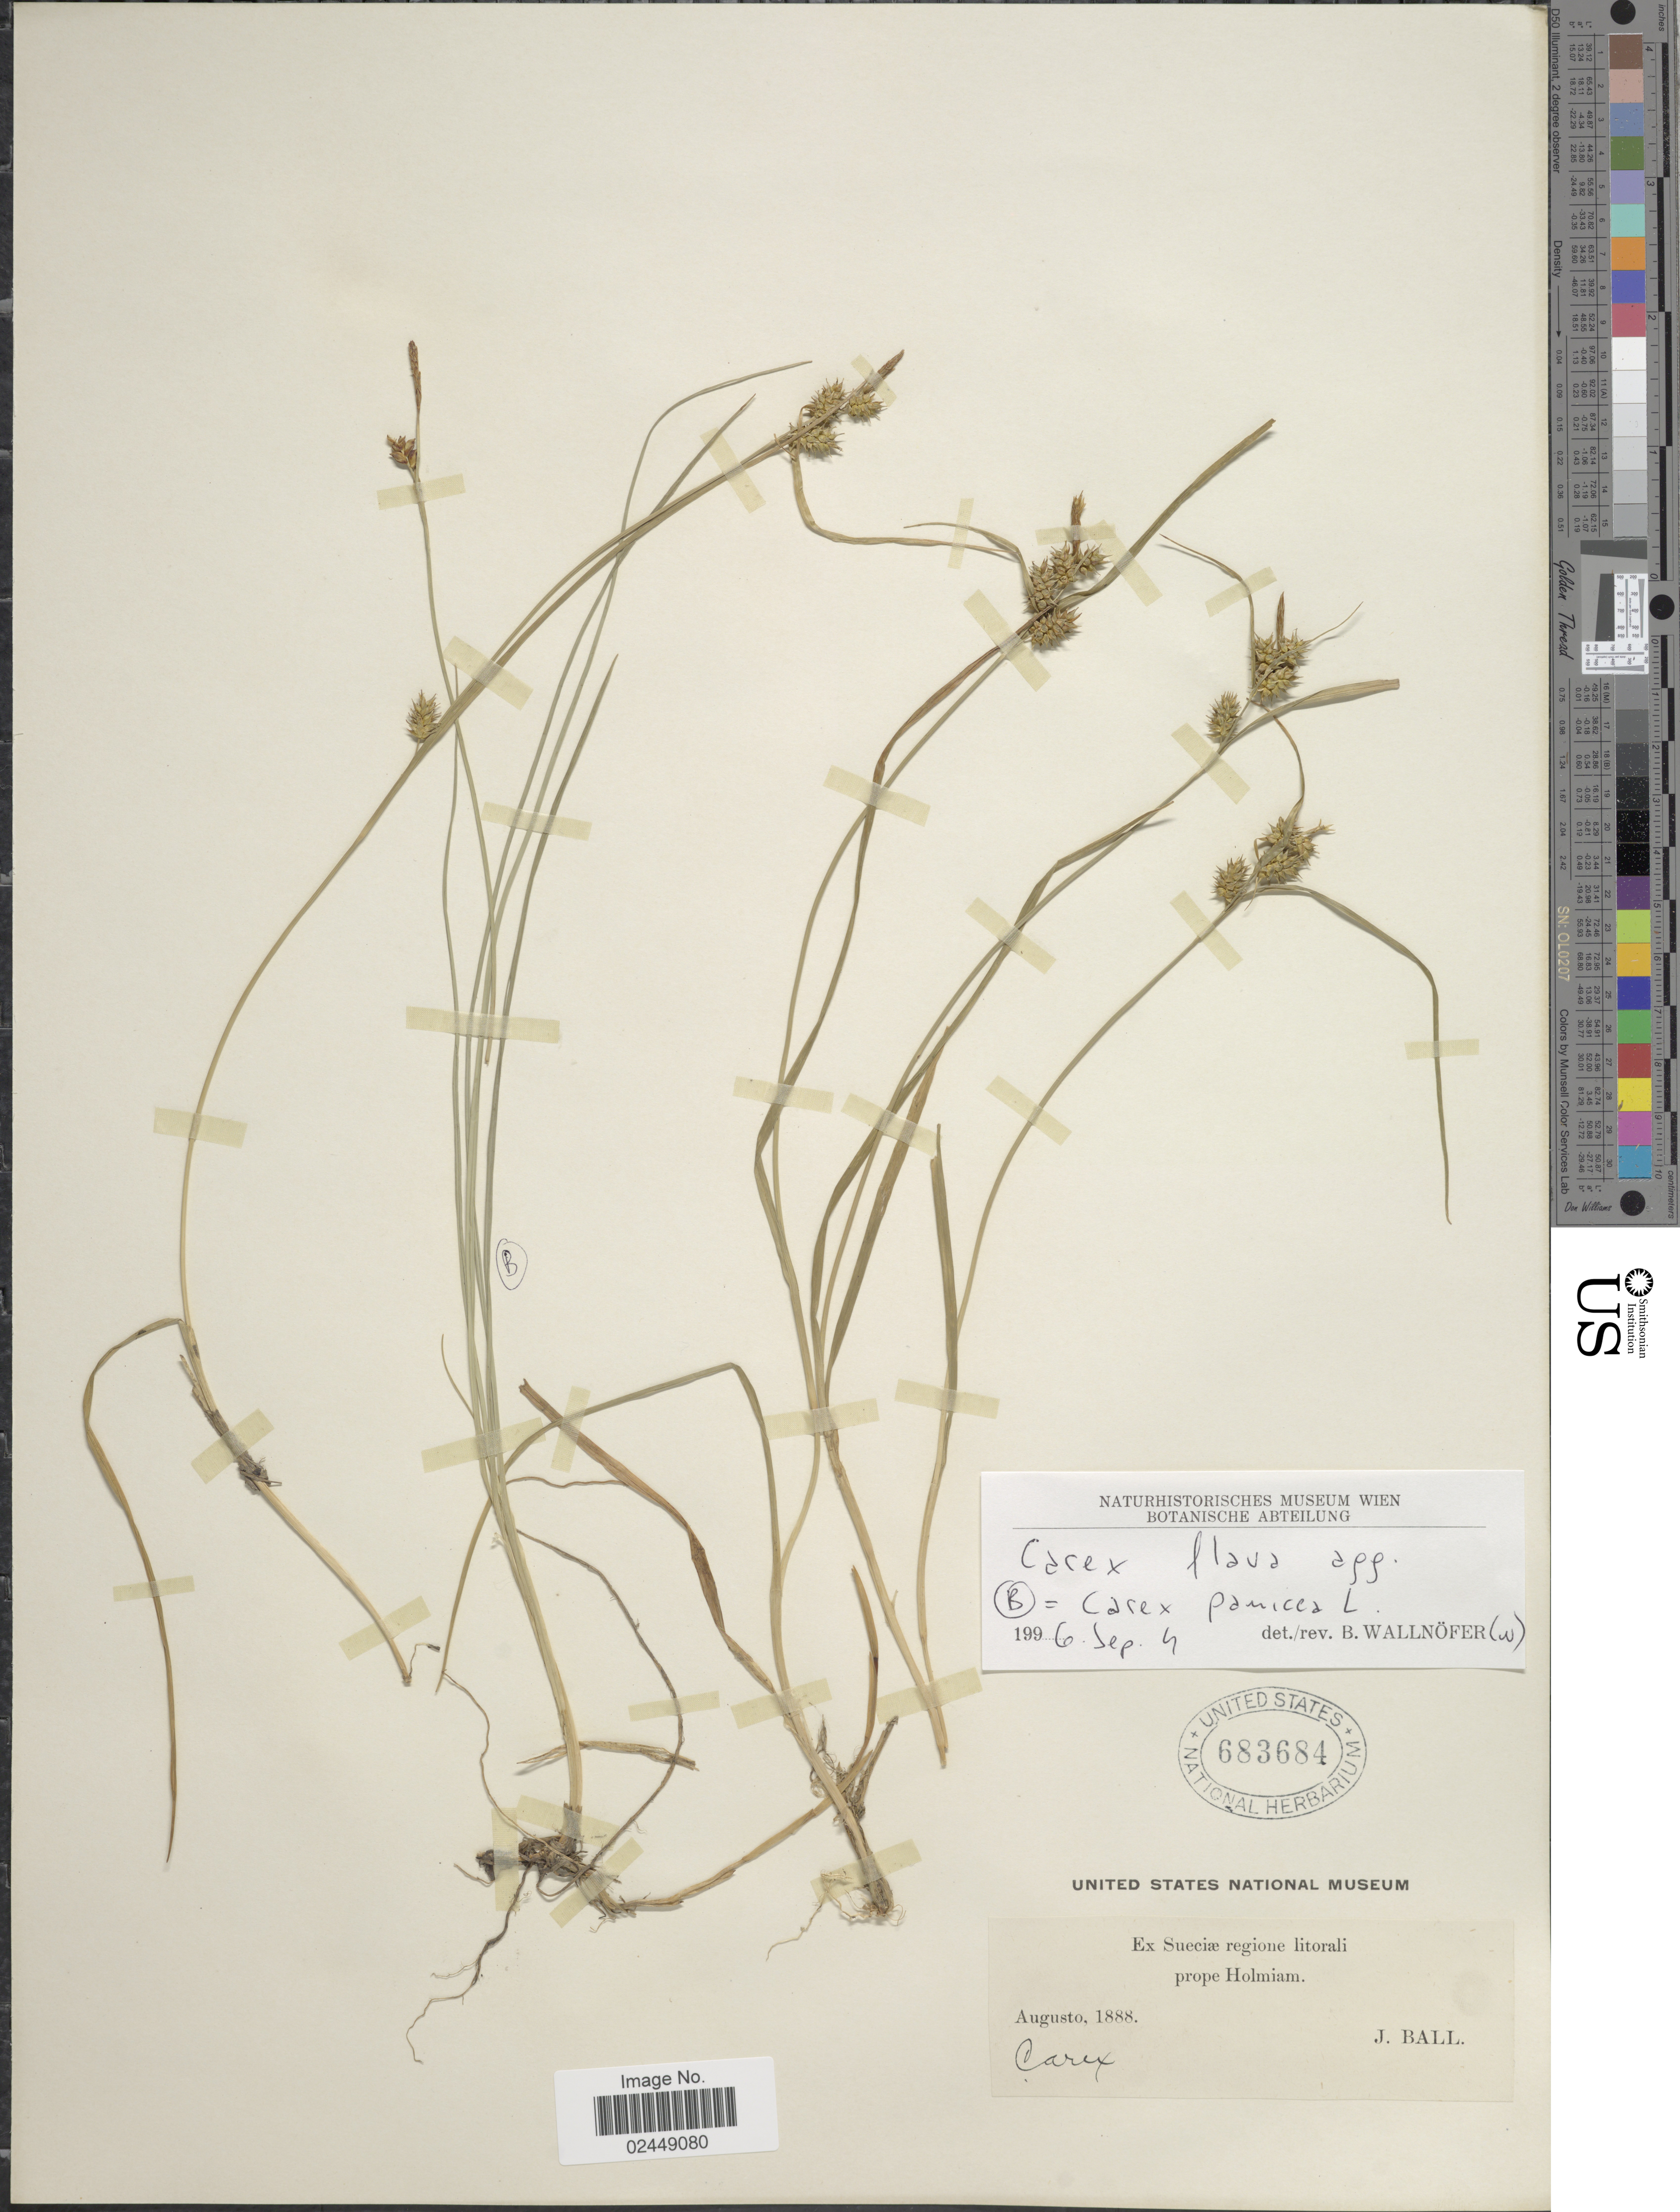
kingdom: Plantae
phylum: Tracheophyta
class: Liliopsida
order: Poales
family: Cyperaceae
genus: Carex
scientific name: Carex flava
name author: L.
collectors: J. Ball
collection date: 1888-08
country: Sweden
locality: Sueciæ regione litorali prope Holmiam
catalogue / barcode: US 683684